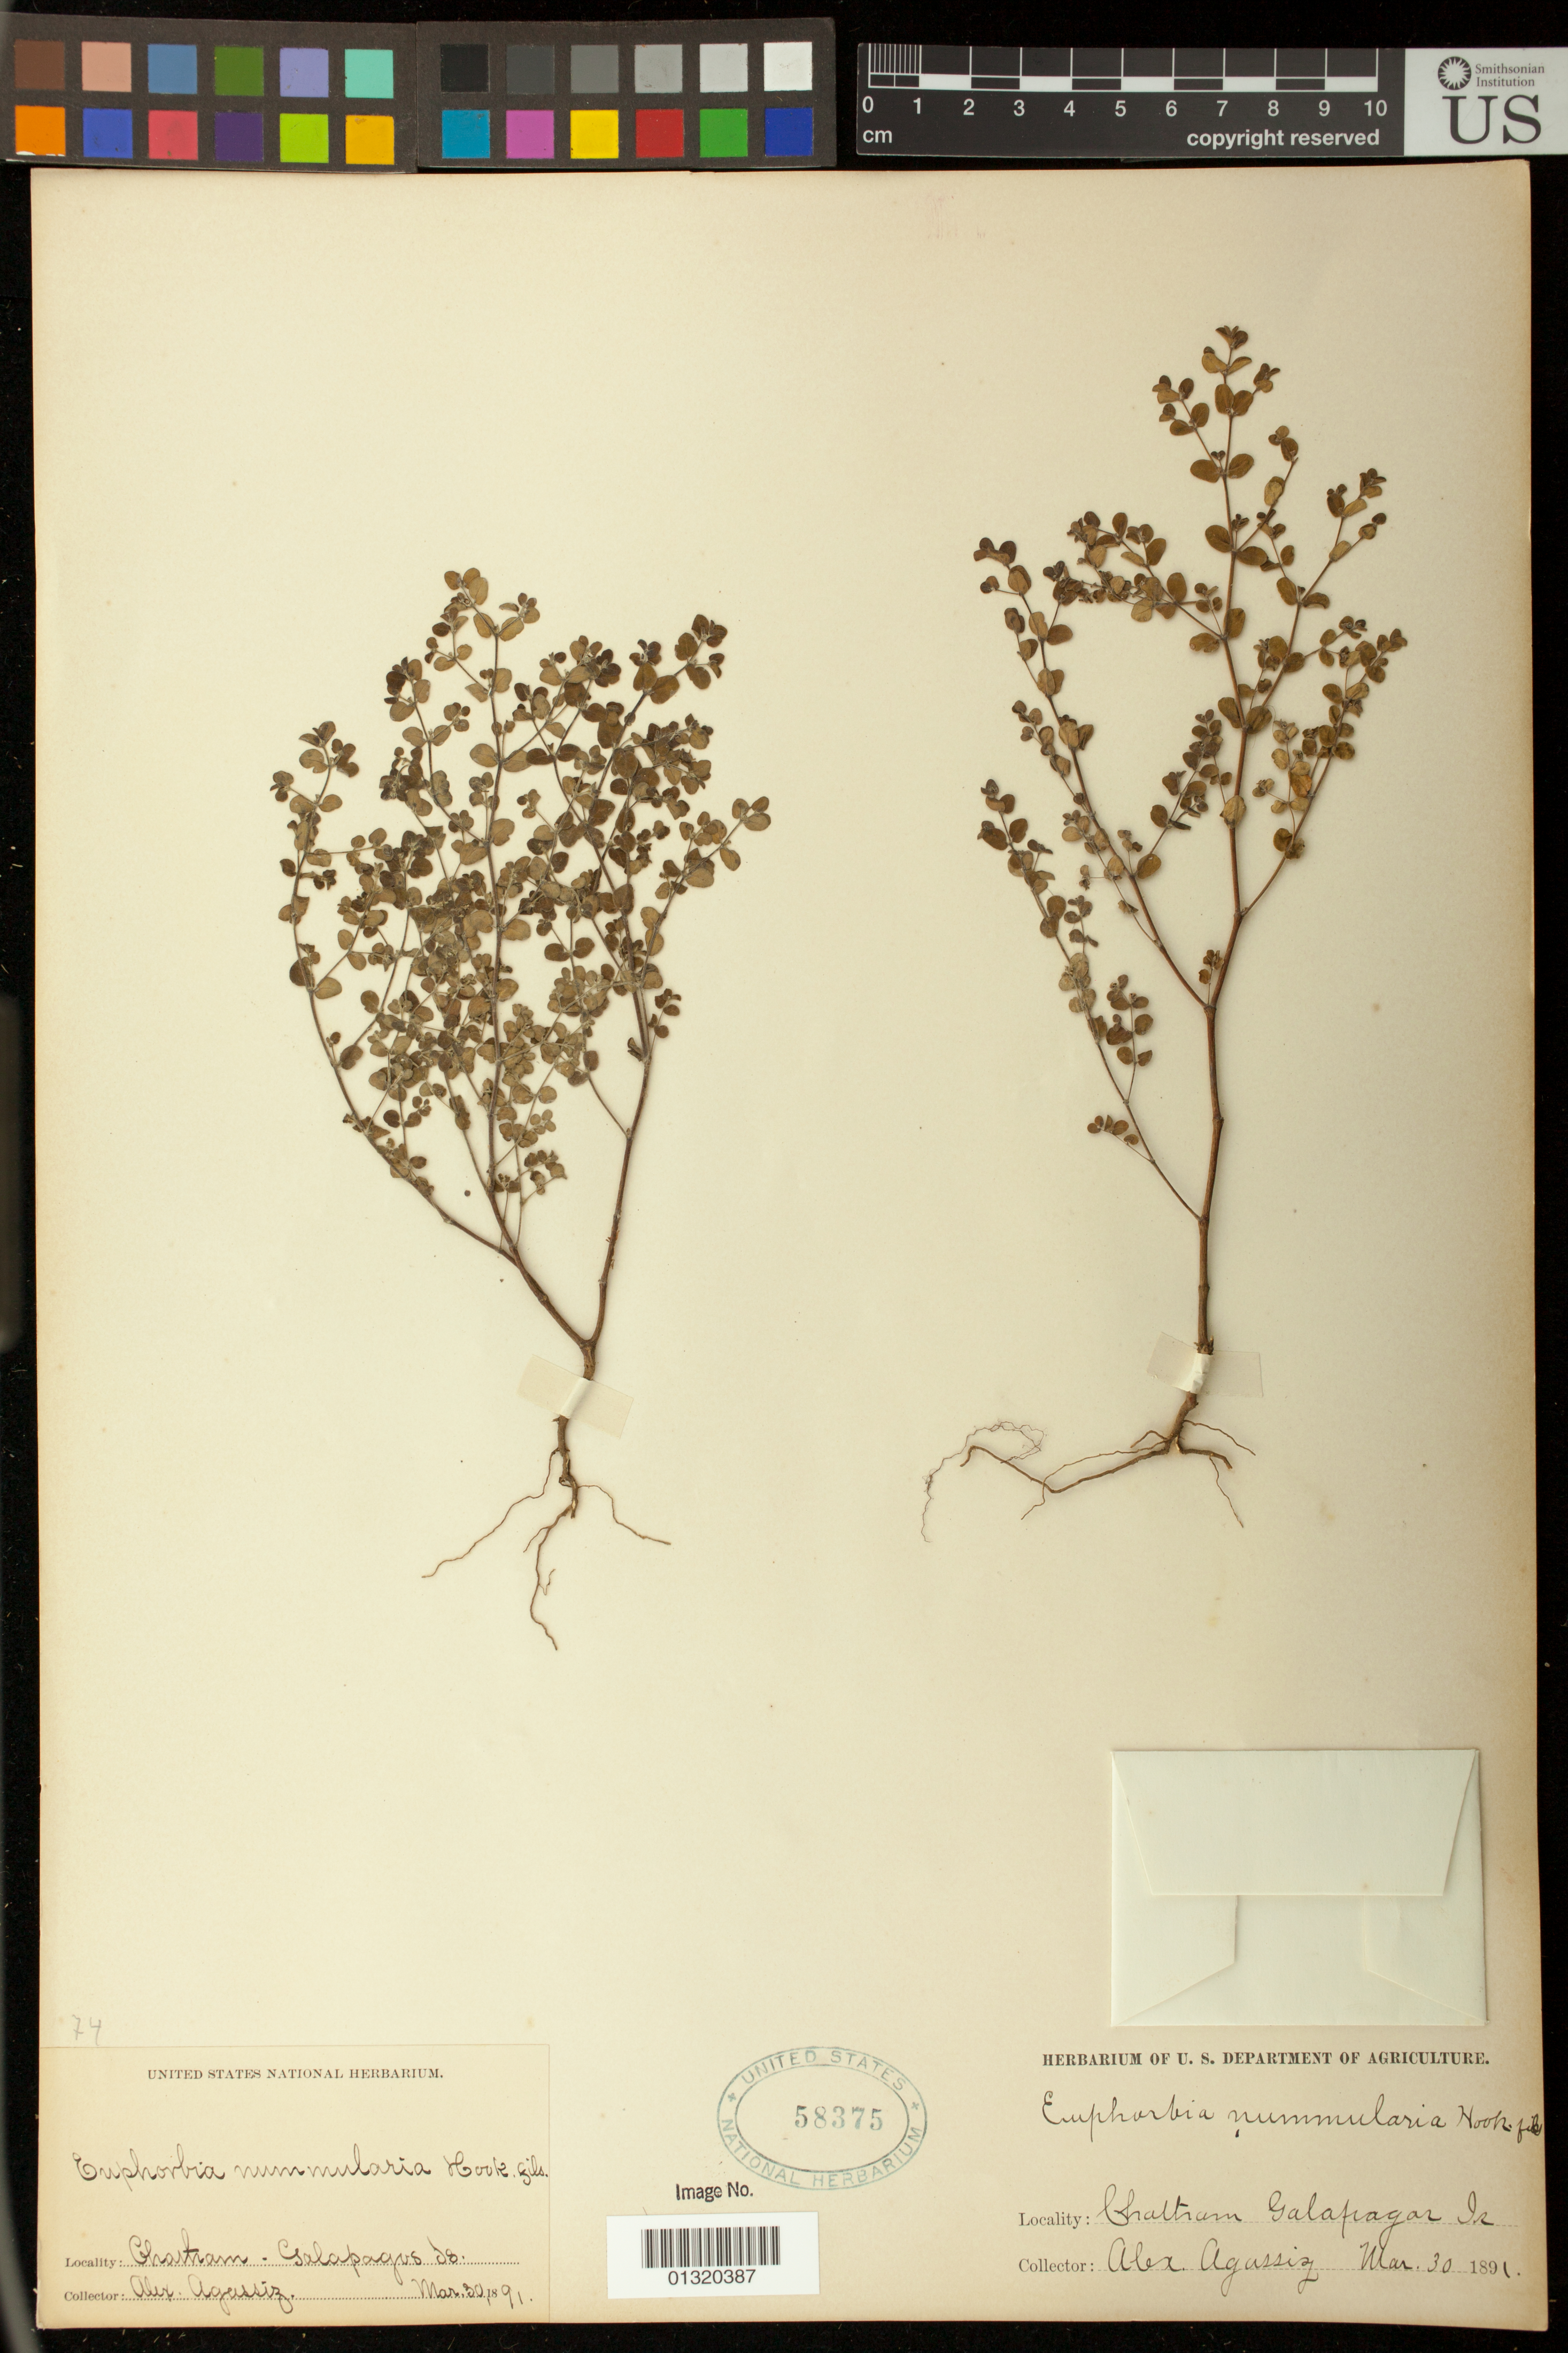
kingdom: Plantae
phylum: Tracheophyta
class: Magnoliopsida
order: Malpighiales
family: Euphorbiaceae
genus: Euphorbia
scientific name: Euphorbia nummularia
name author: Hook. f.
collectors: A. E. Agassiz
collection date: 1891-03-30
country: Ecuador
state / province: Colón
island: San Cristóbal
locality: Chatham [San Cristobal Island]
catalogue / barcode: US 58375